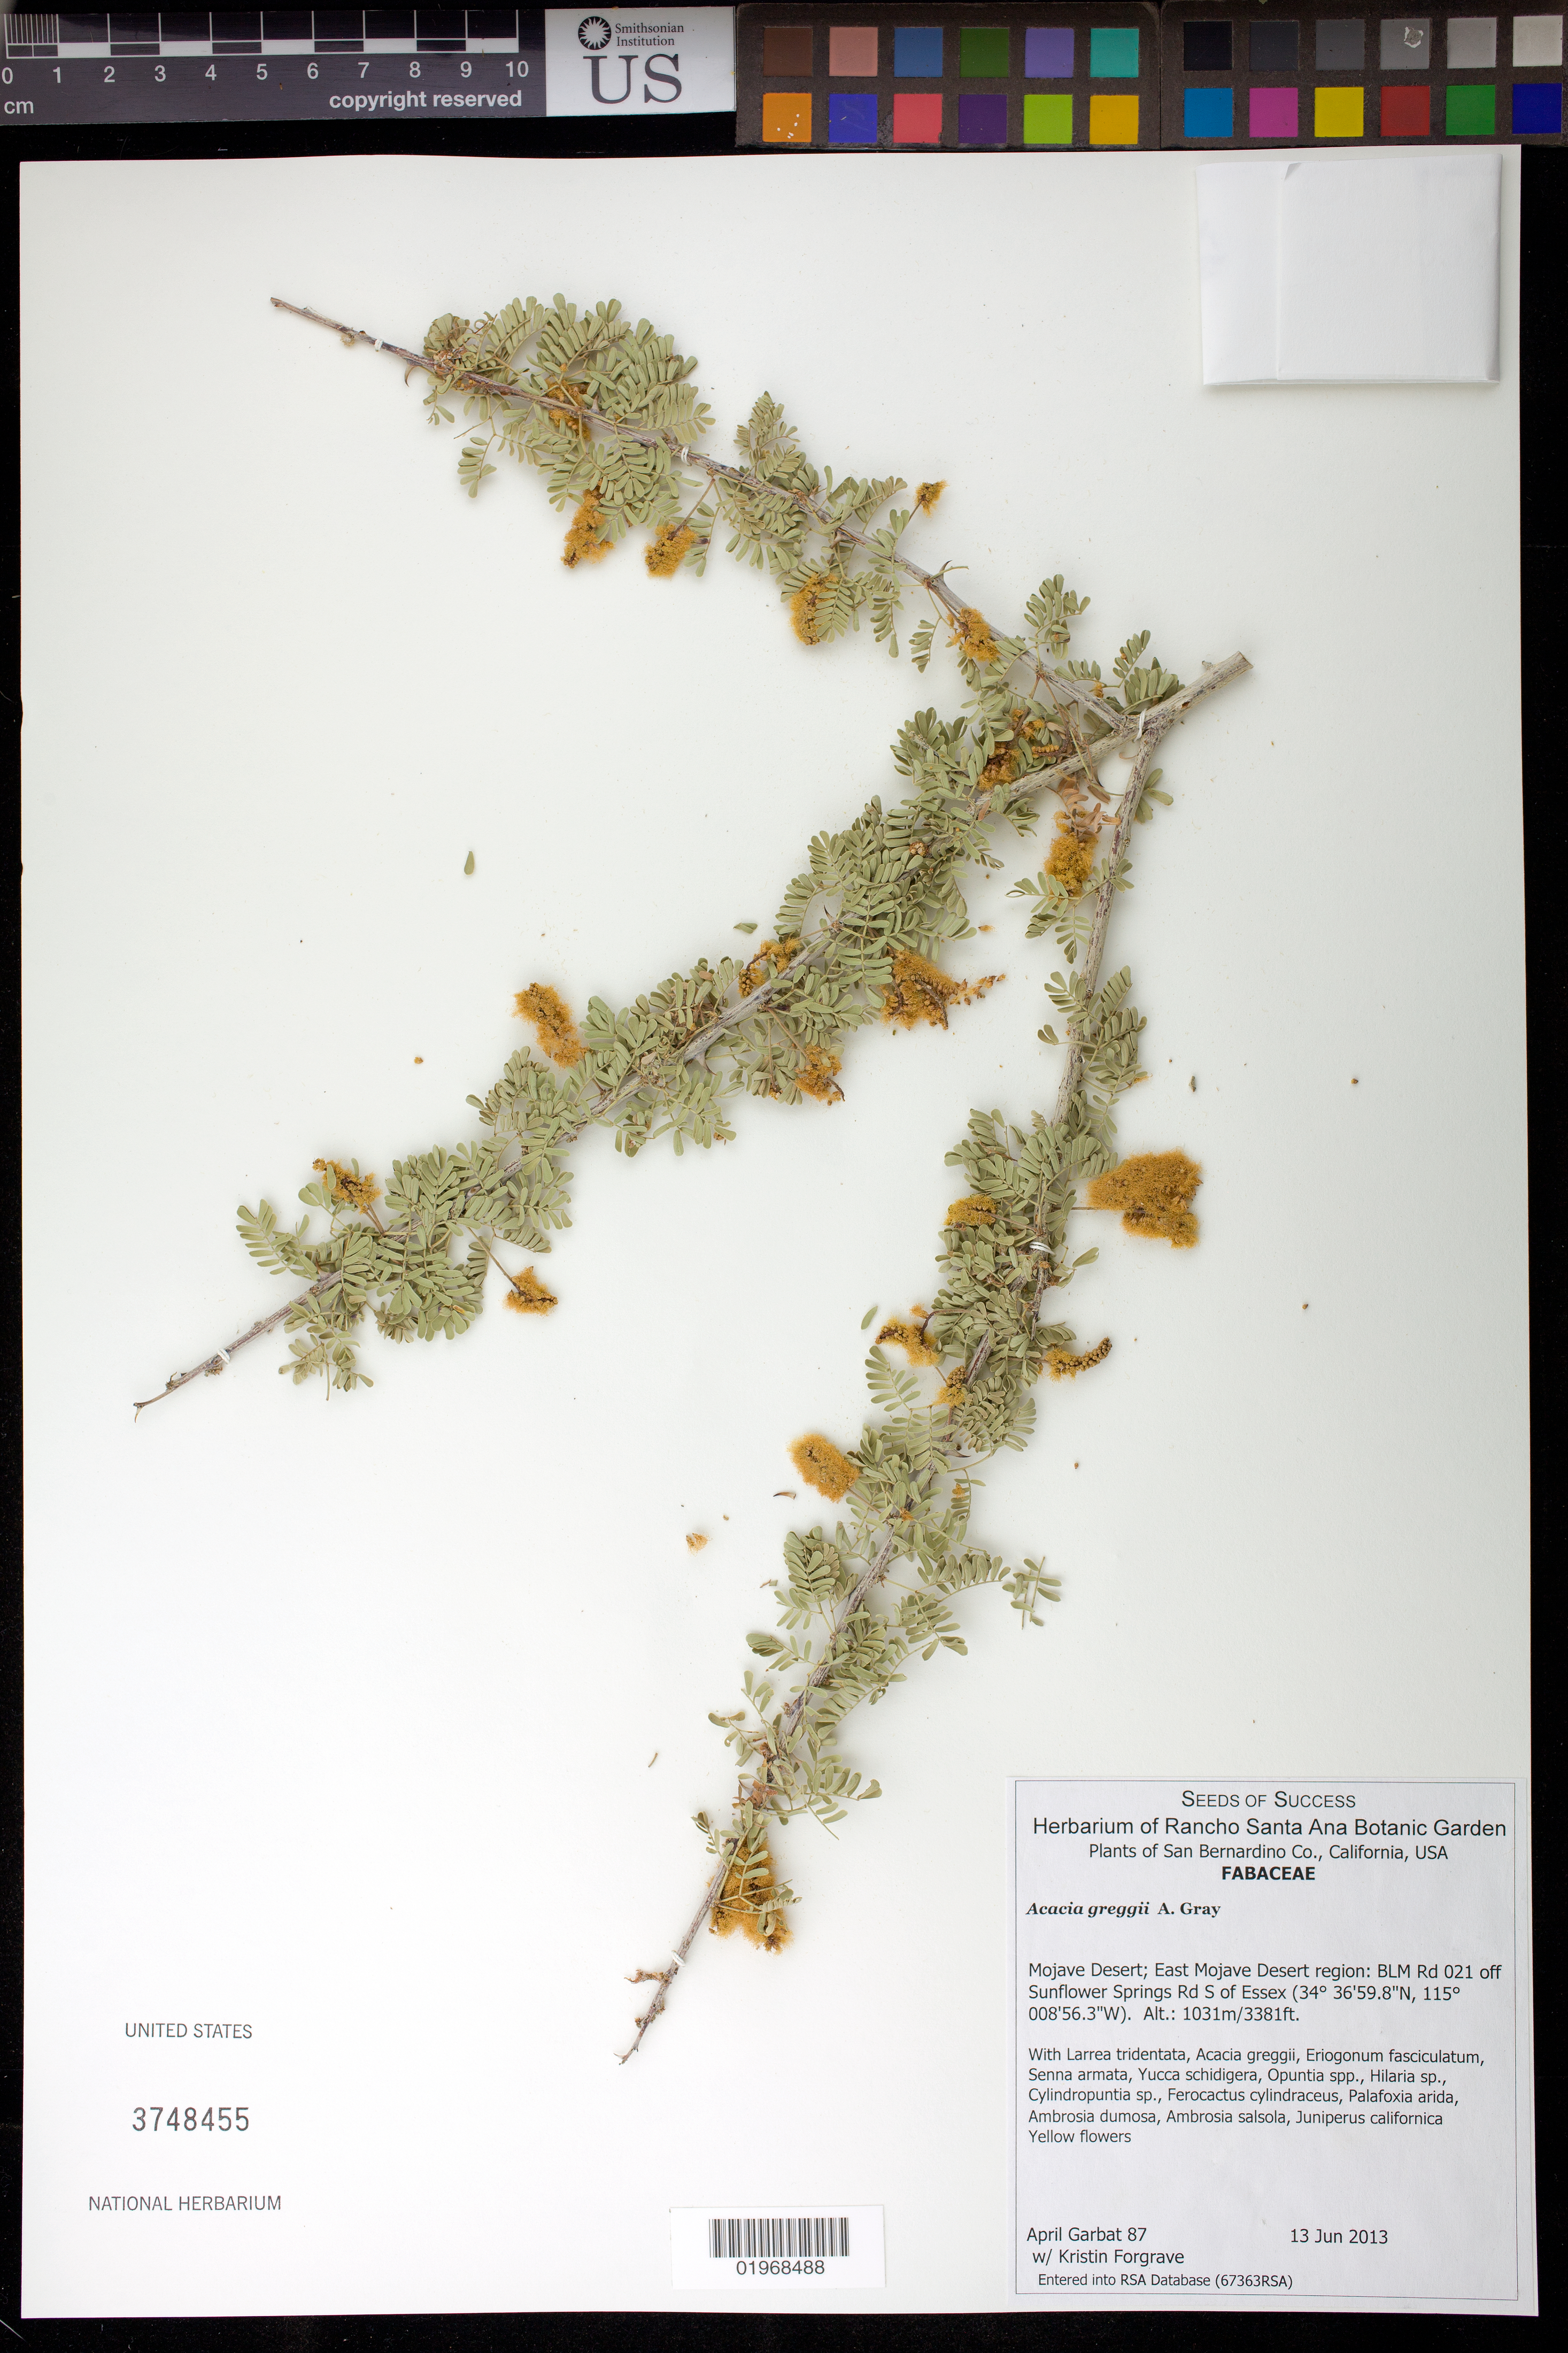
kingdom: Plantae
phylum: Tracheophyta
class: Magnoliopsida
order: Fabales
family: Fabaceae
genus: Senegalia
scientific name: Senegalia greggii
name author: (A. Gray) Britton & Rose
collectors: A. Garbat & K. Forgrave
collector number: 87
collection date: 2013-06-13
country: United States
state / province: California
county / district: San Bernardino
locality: Mojave Desert, BLM Rd 021 off Sunflower Springs Rd S of Essex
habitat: With Larrea tridentata, Opuntia sp., Hilaria sp., Ambrosia salsola, Juniperus californica, ect.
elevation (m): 1031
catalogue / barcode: US 3748455